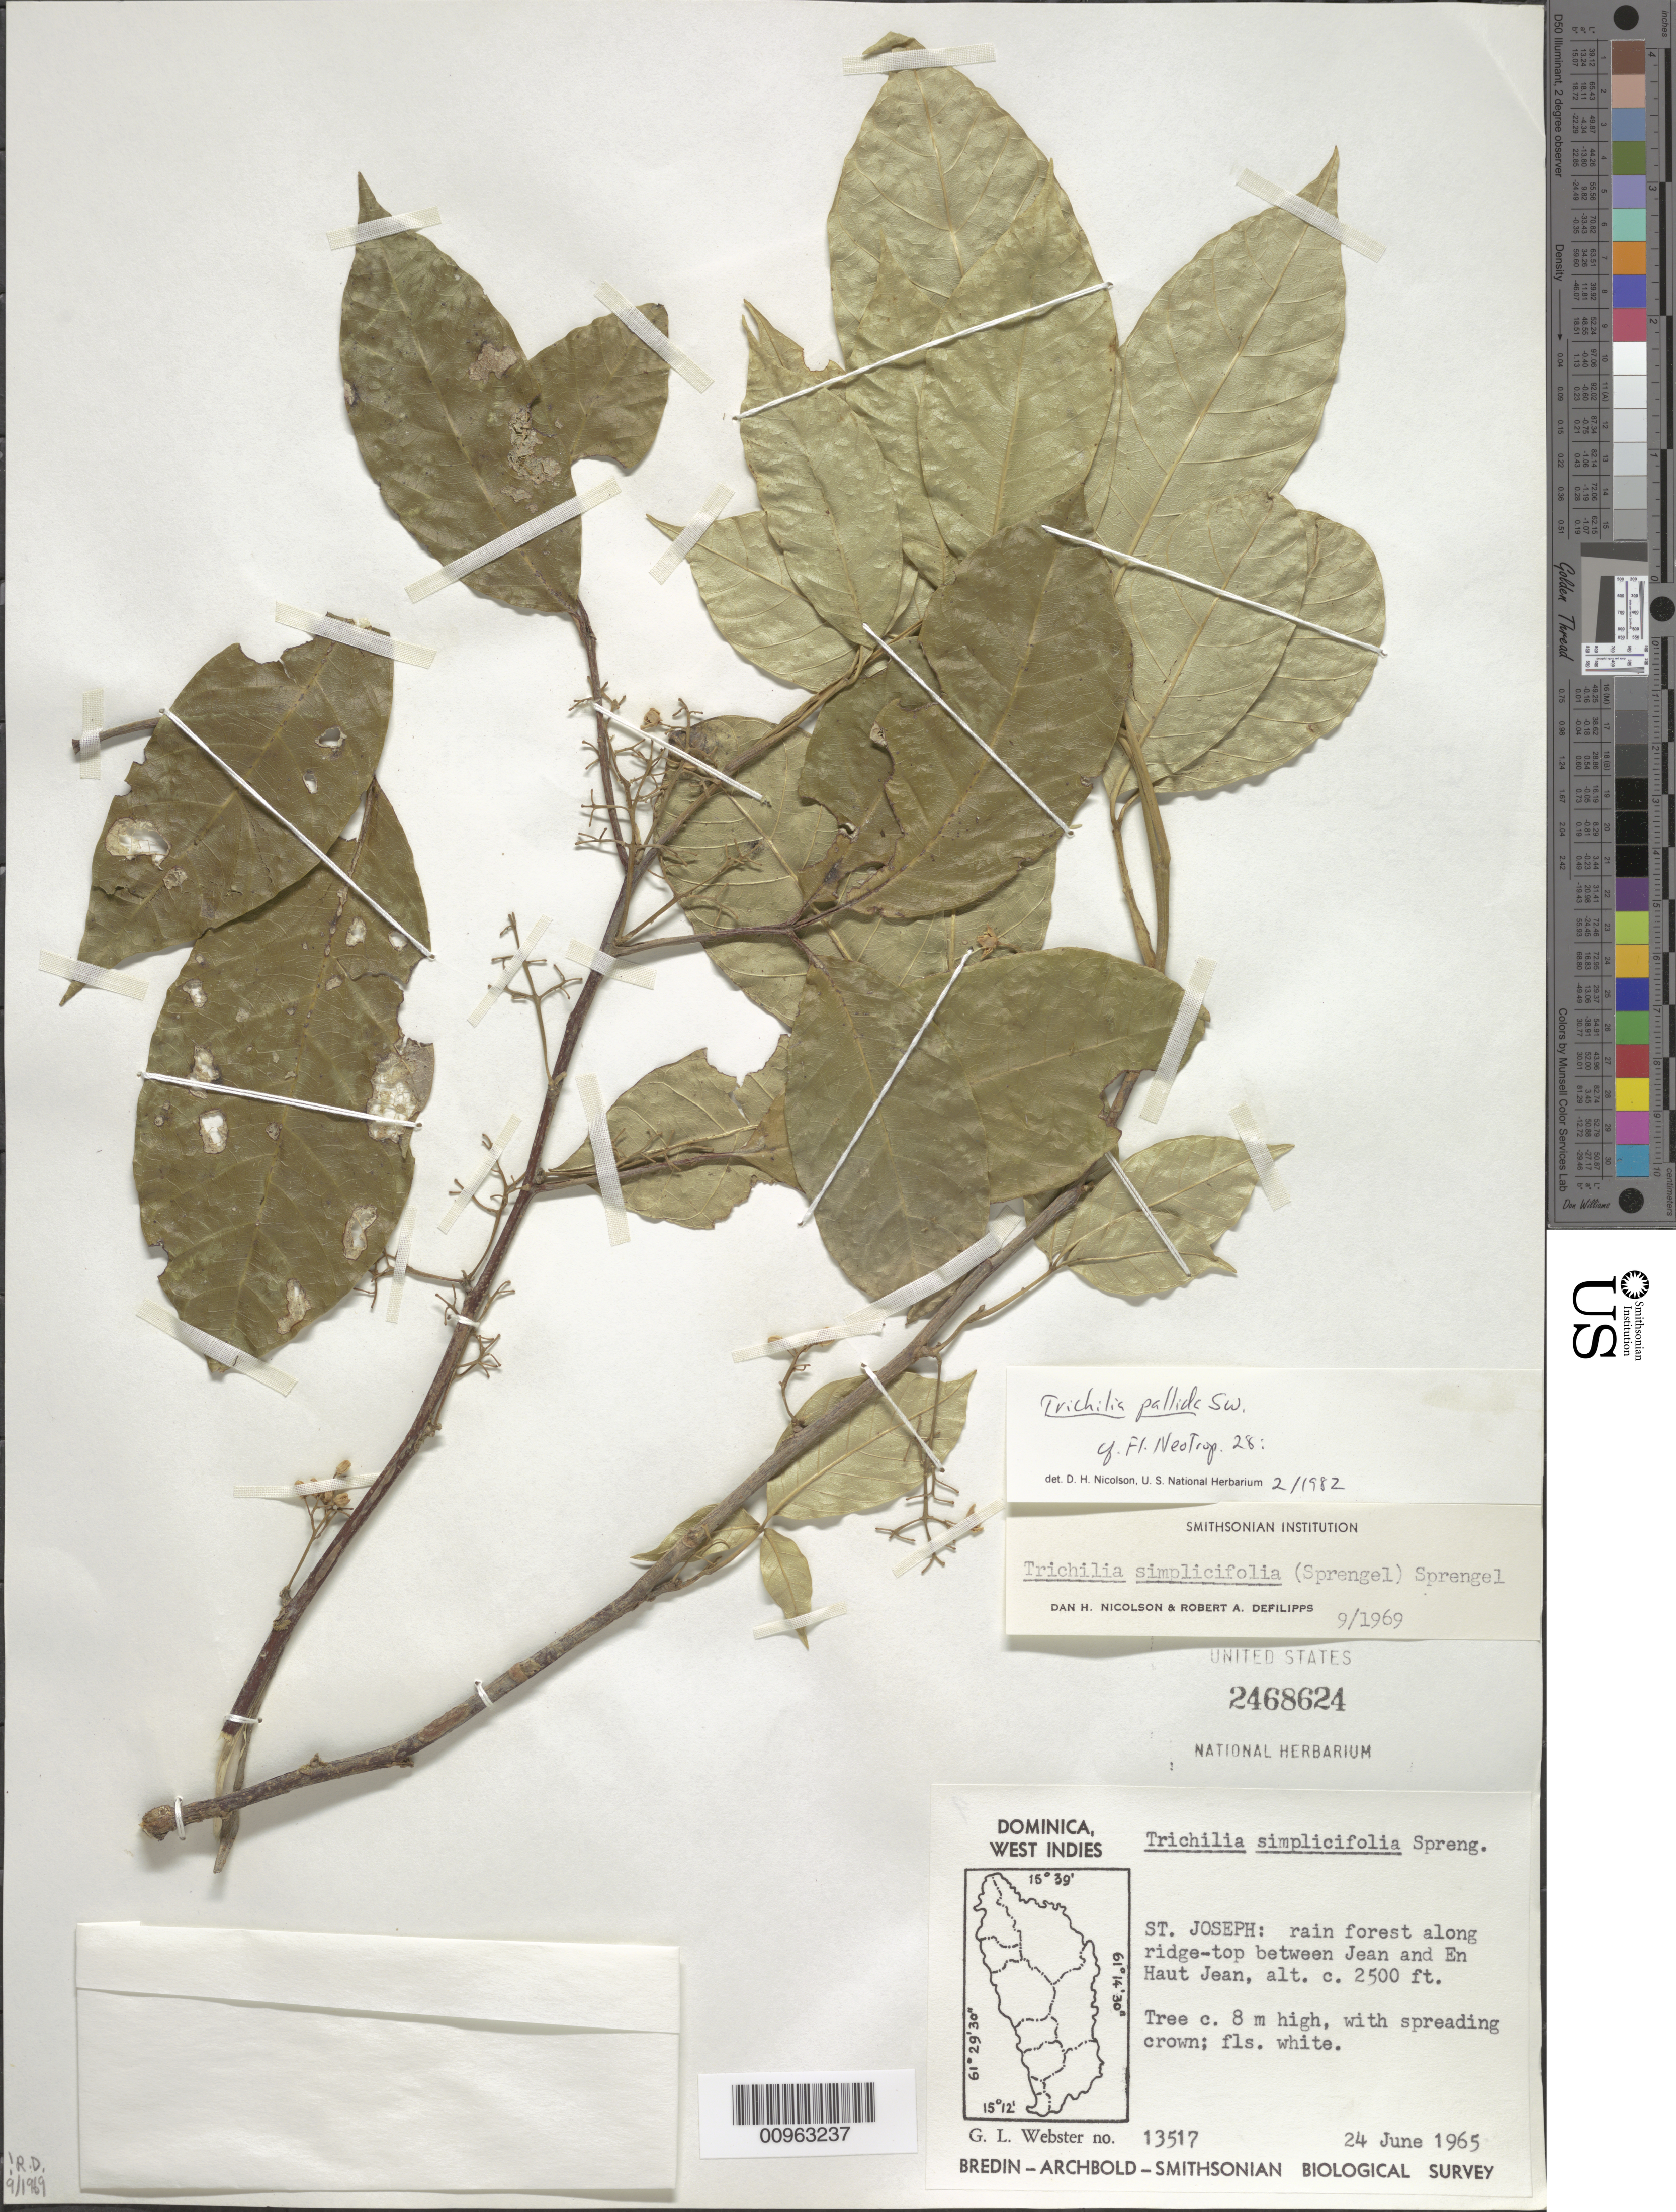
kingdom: Plantae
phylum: Tracheophyta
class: Magnoliopsida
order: Sapindales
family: Meliaceae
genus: Trichilia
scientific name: Trichilia pallida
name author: Sw.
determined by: Nicolson, Dan H.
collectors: G. L. Webster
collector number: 13517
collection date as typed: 24 Jun 1965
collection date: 1965-06-24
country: Dominica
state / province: St. Joseph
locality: Along ridge-top between Jean and En Haut Jean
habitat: Ran forest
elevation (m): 762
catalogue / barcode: US 2468624